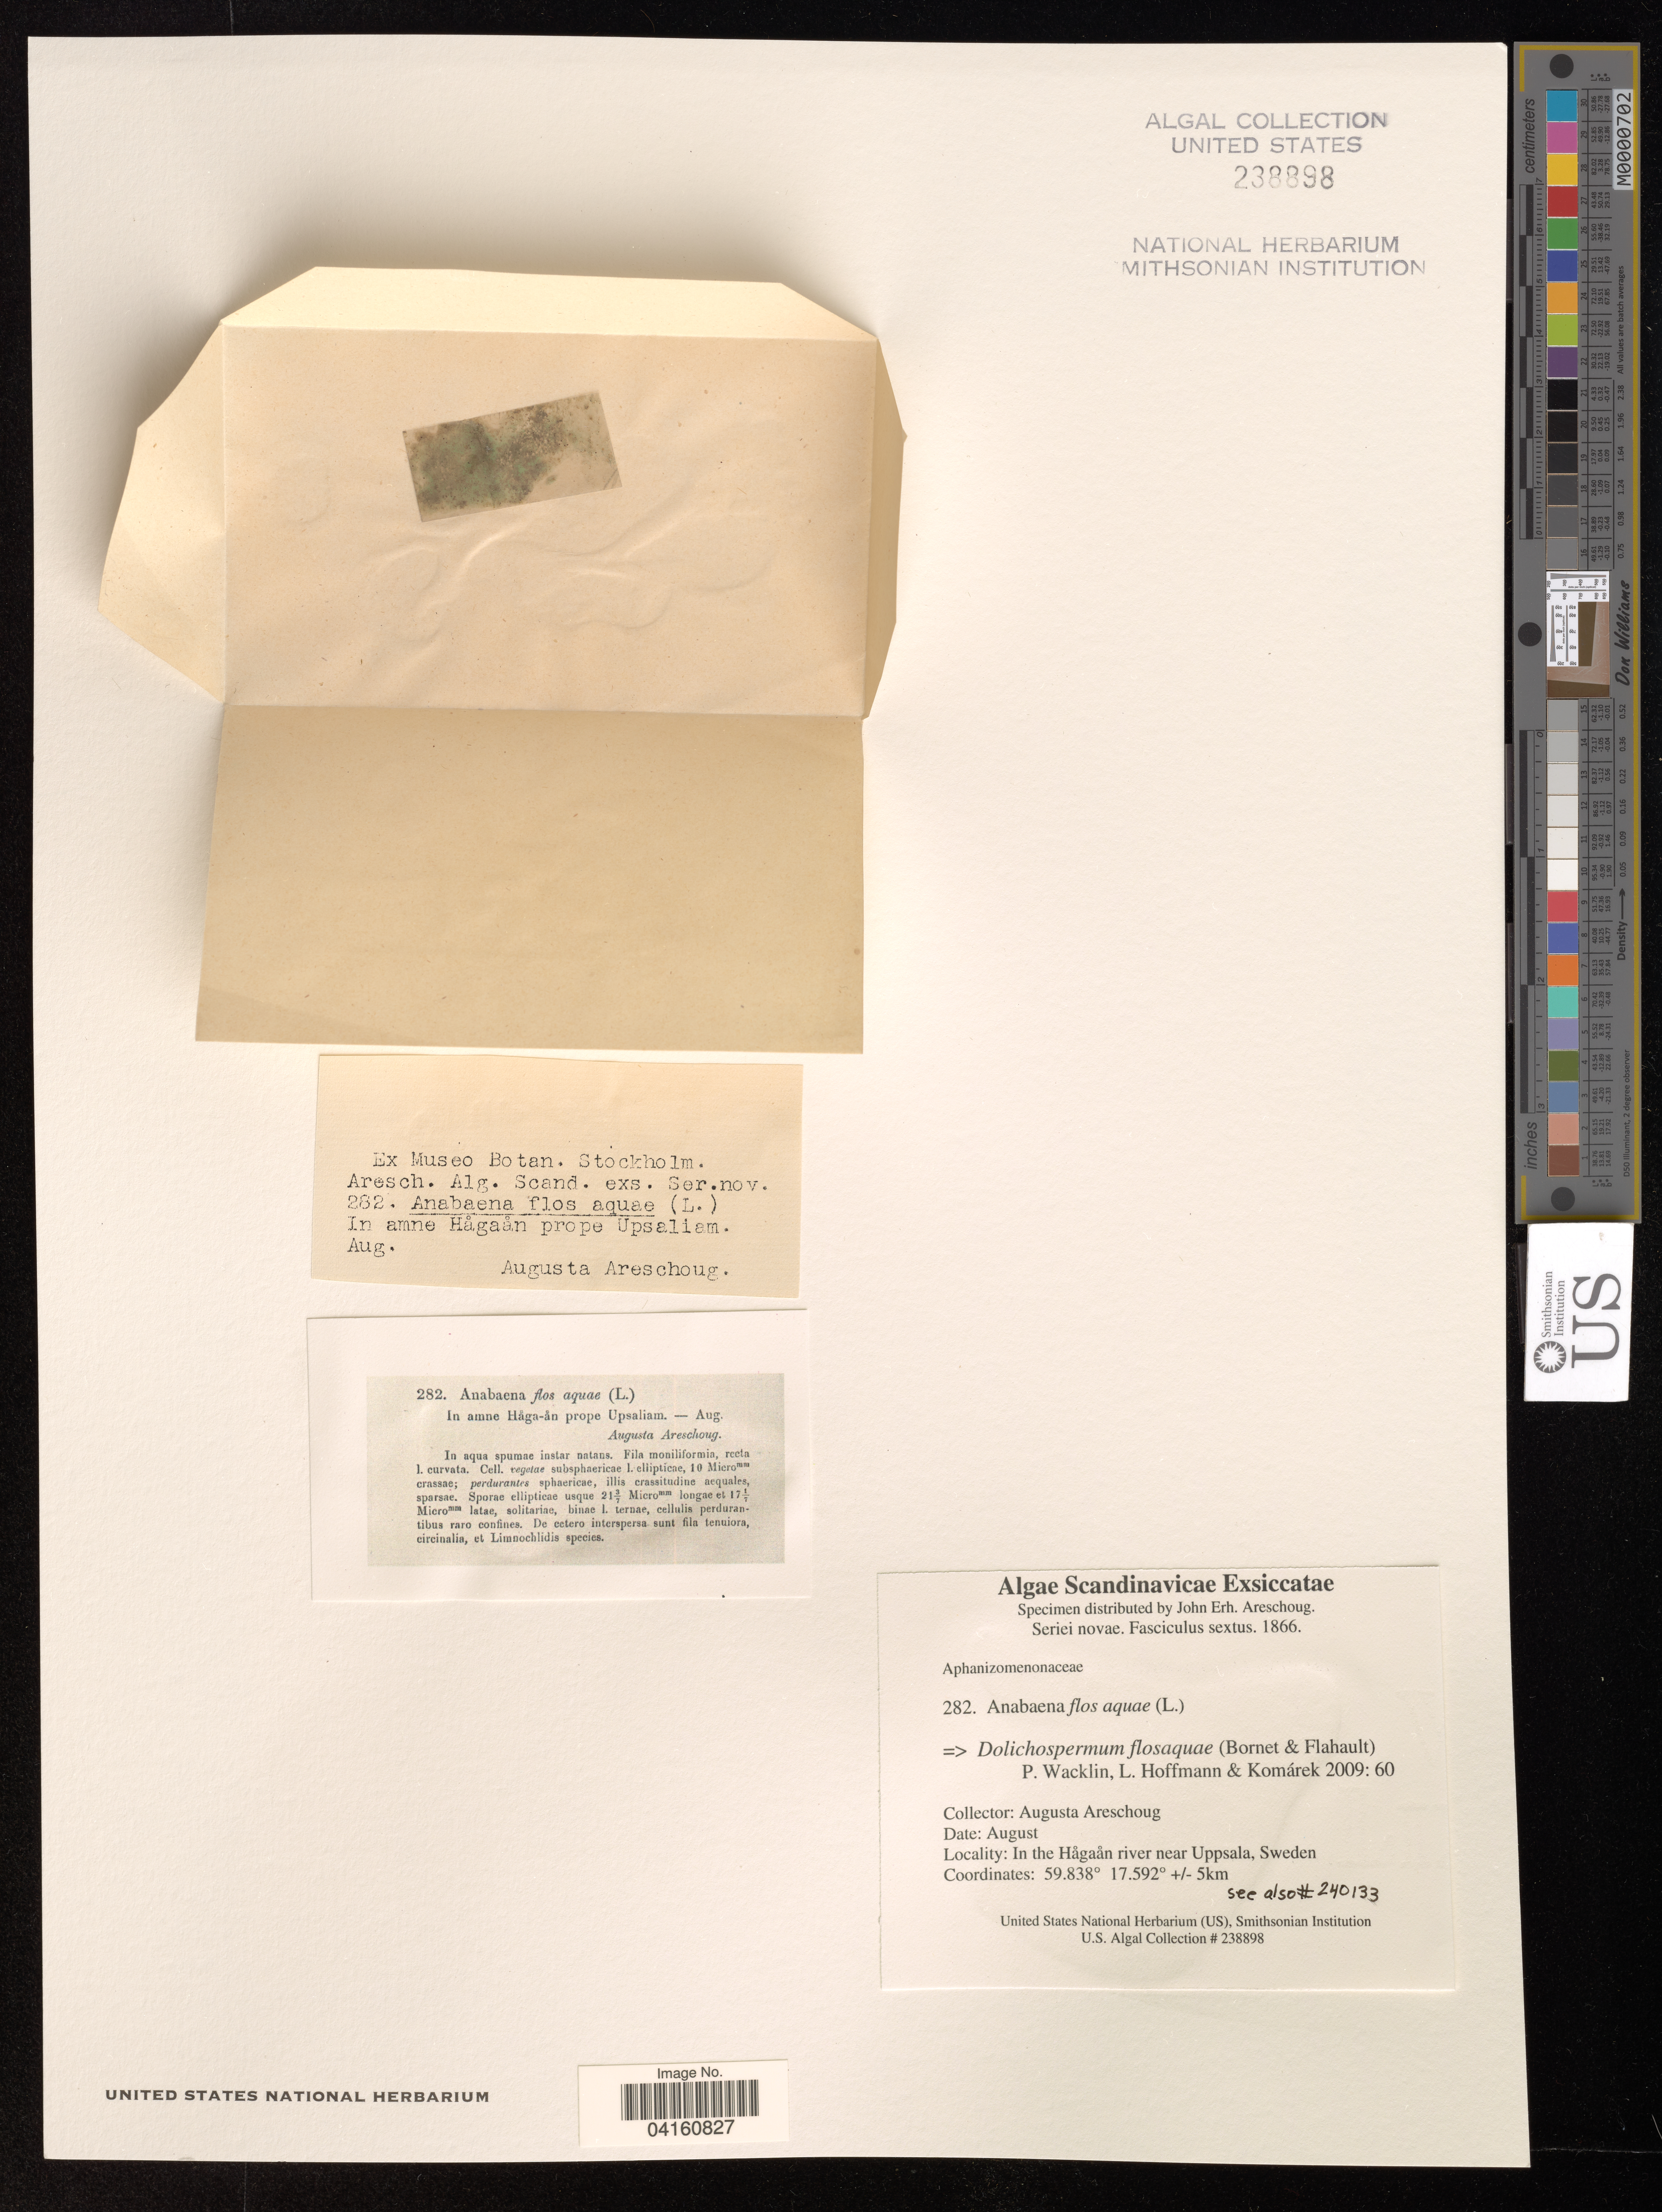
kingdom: Bacteria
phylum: Cyanobacteria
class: Cyanobacteriia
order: Cyanobacteriales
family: Aphanizomenonaceae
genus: Dolichospermum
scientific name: Dolichospermum flos-aquae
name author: (Bornet & Flahault) Wacklin et al.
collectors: A. Areschoug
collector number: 282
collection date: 1866-08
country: Sweden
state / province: Uppsala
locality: In the Hagaan river near Uppsala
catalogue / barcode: US 238898